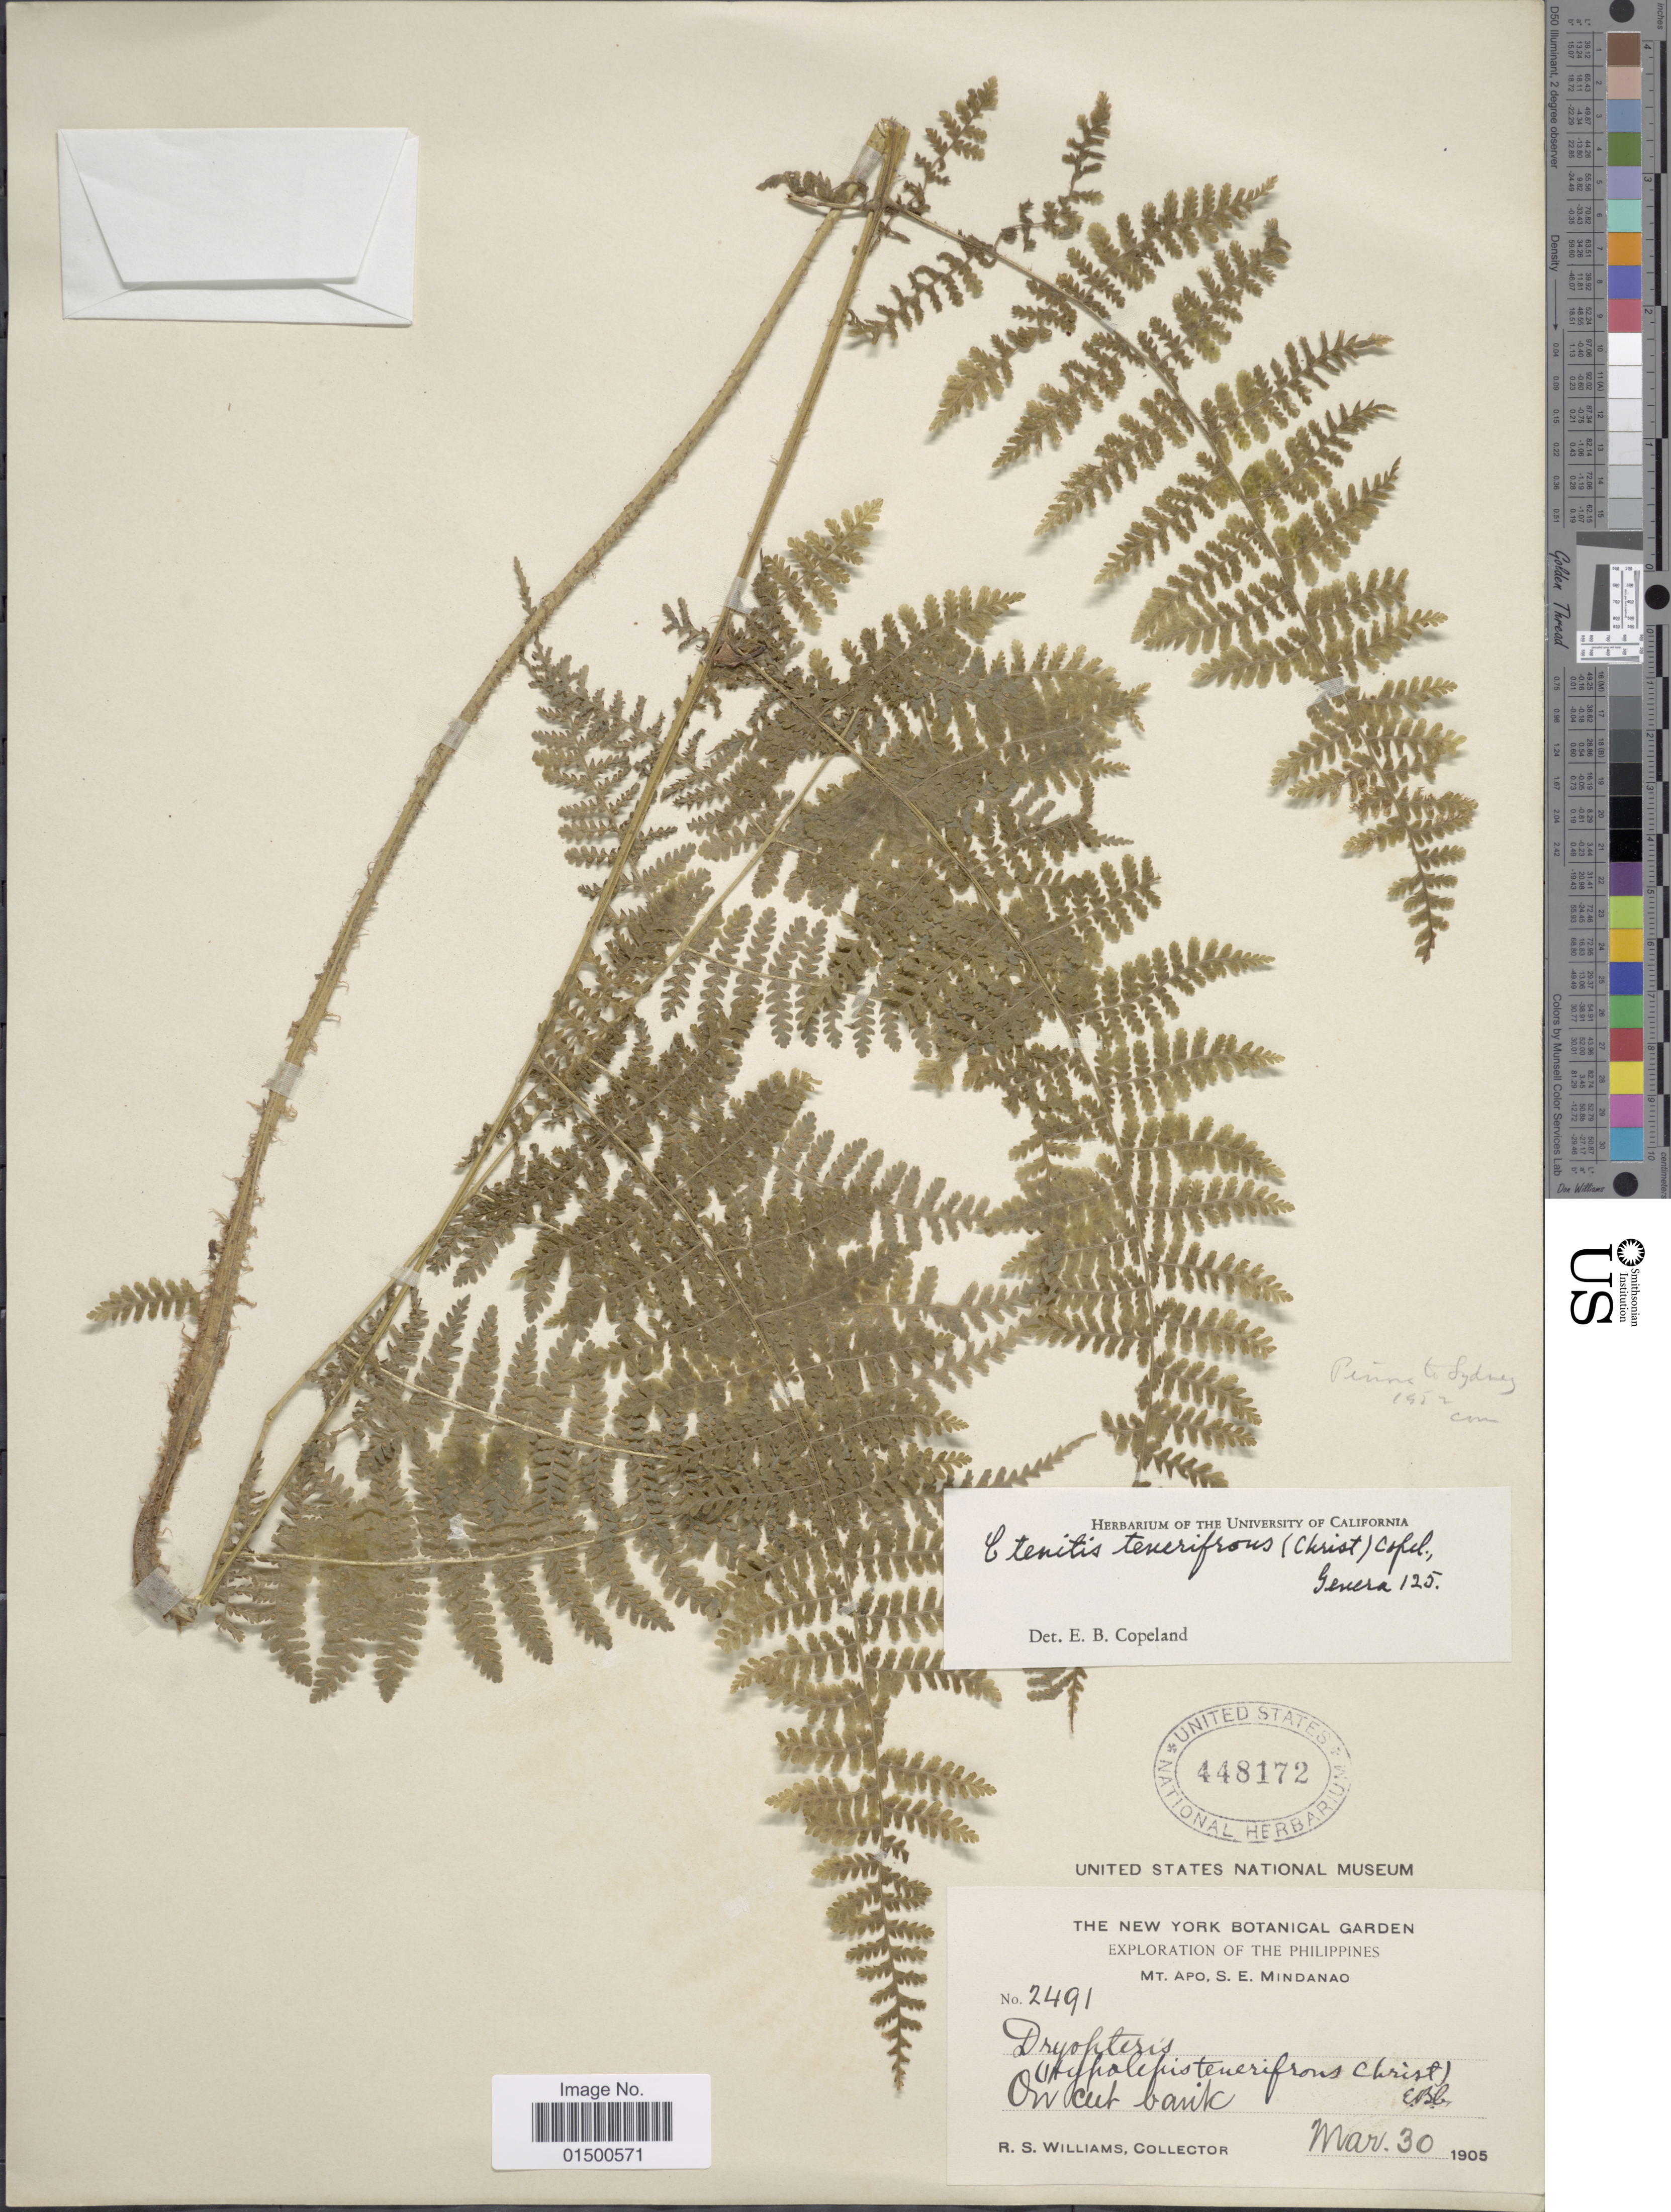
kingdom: Plantae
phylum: Tracheophyta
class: Polypodiopsida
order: Polypodiales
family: Cystopteridaceae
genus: Acystopteris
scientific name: Acystopteris tenuisecta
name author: (Blume) Tagawa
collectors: R. S. Williams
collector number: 2491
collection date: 1905-03-30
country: Philippines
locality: Mt. Apo, S. E. Mindanao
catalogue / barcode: US 448172